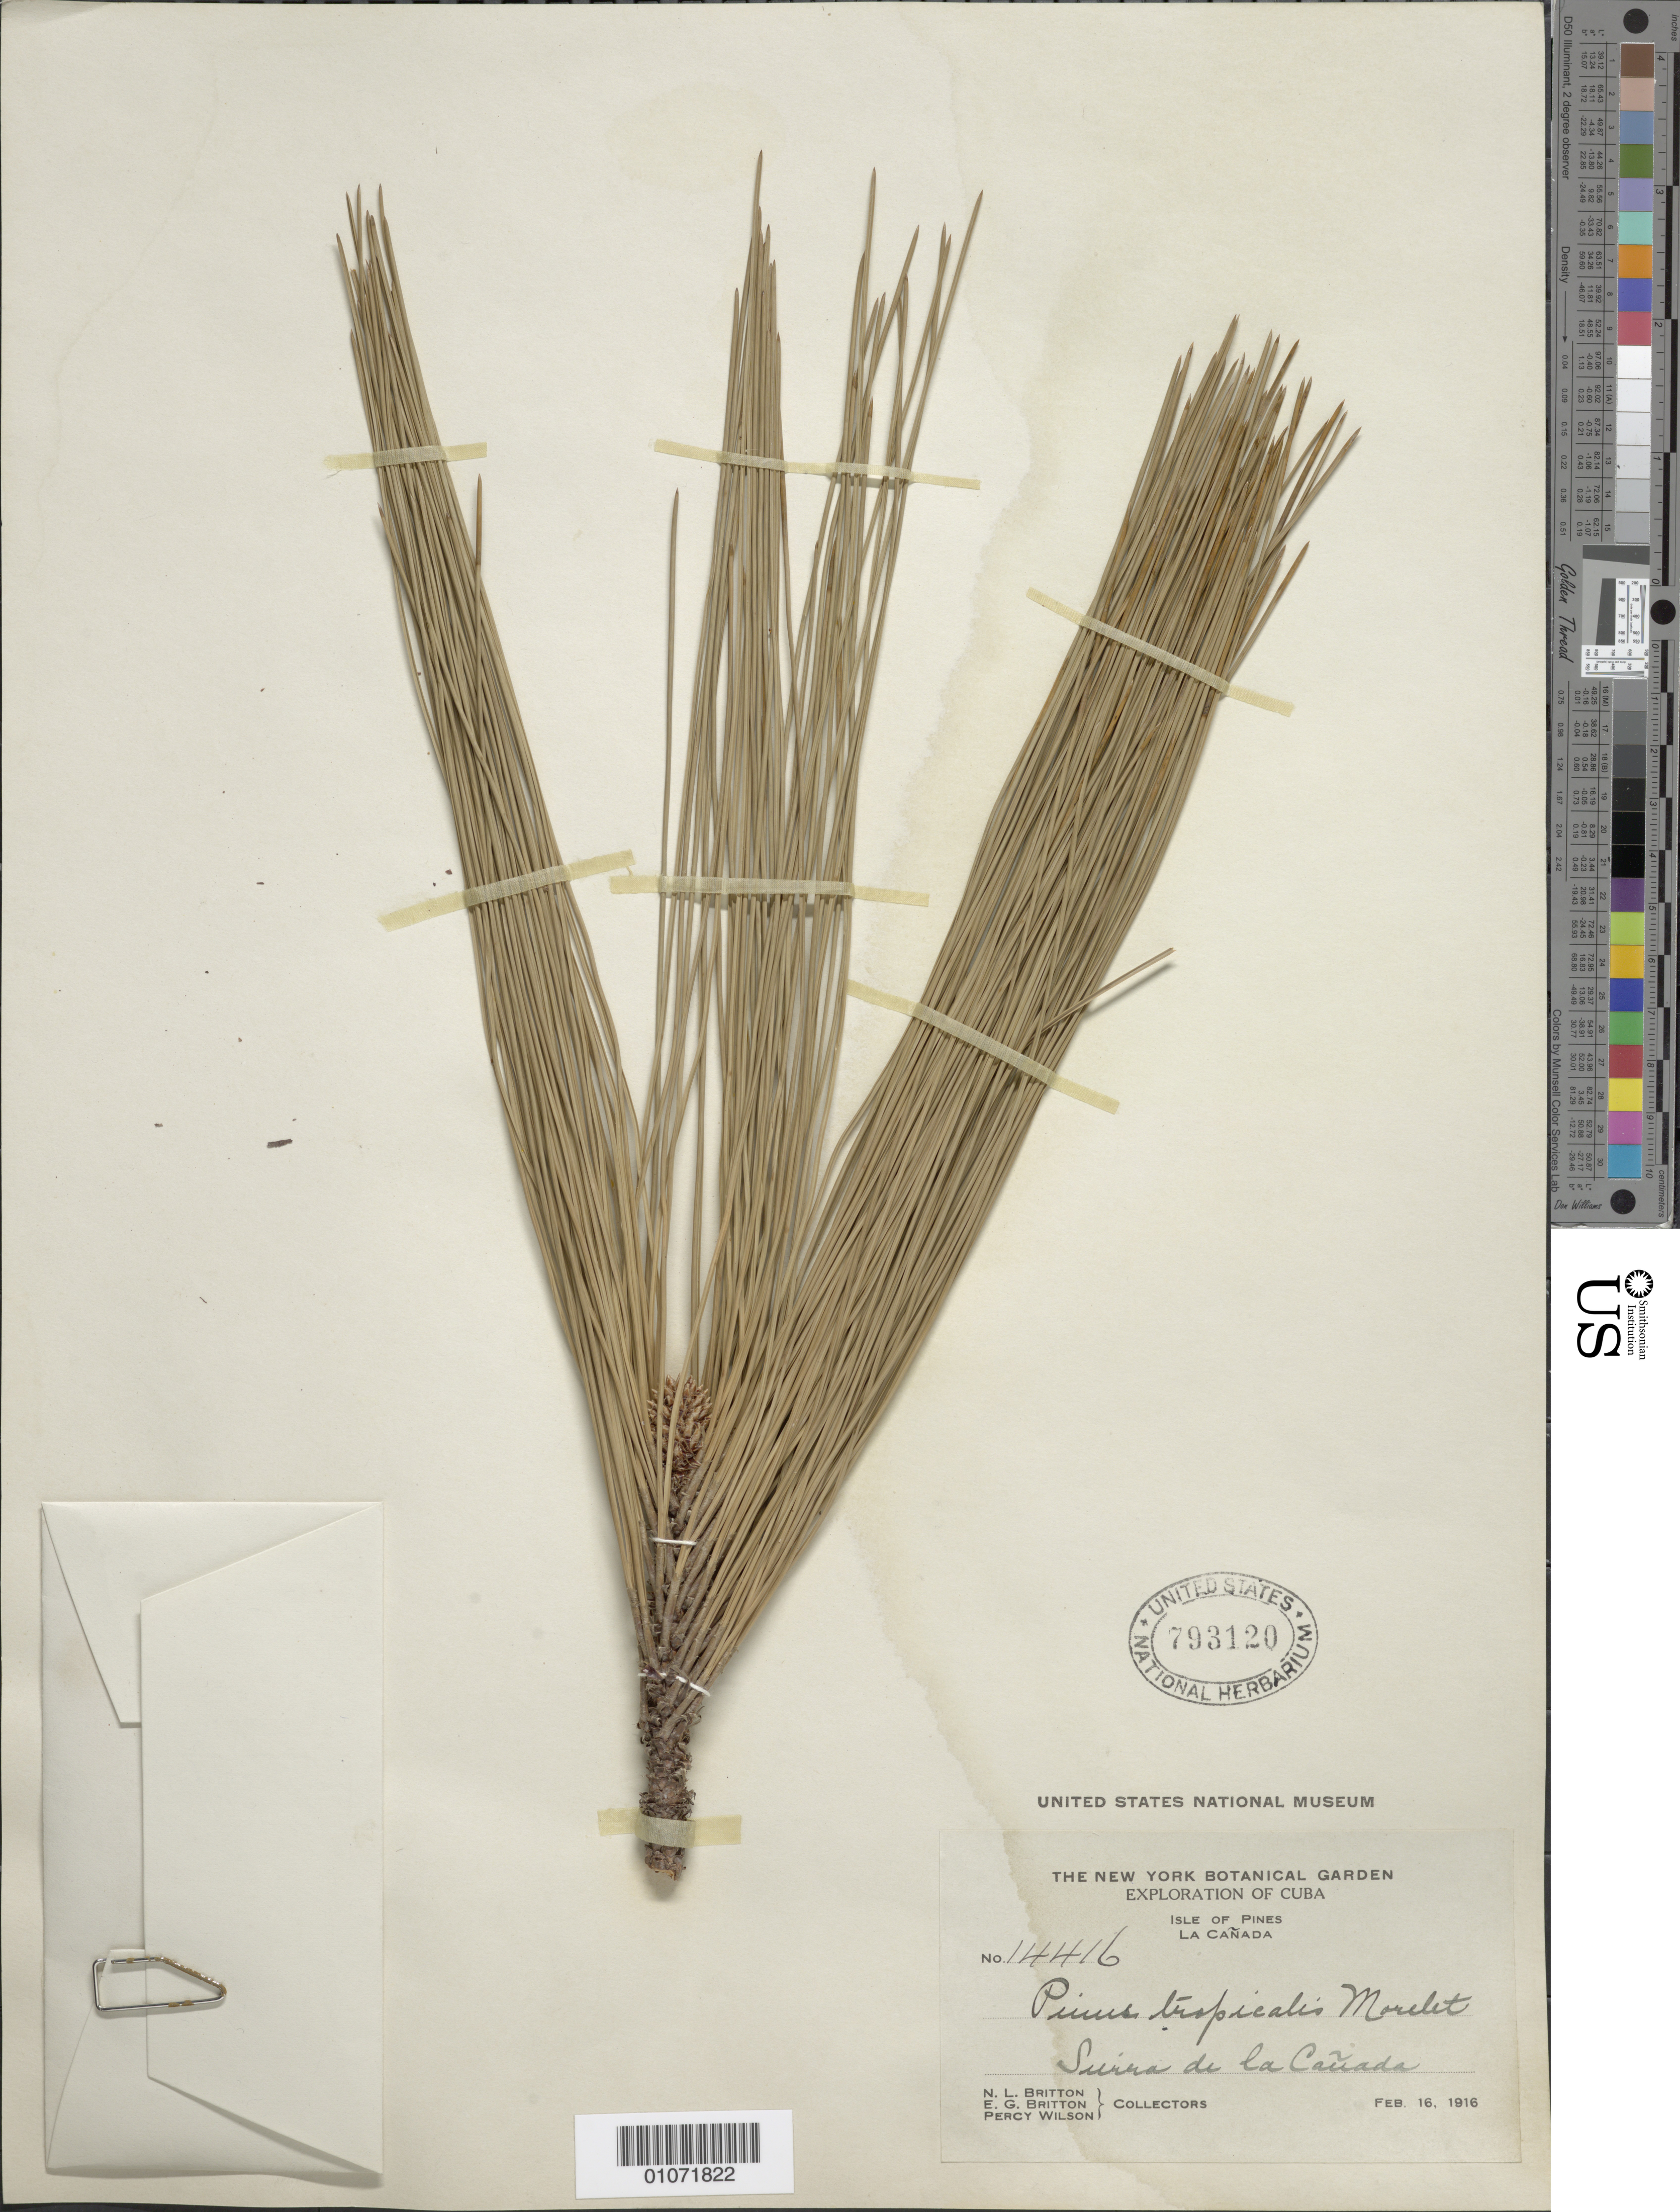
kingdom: Plantae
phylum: Tracheophyta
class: Pinopsida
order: Pinales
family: Pinaceae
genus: Pinus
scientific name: Pinus tropicalis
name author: Morelet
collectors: N. Britton, E. G. Britton & P. Wilson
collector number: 14416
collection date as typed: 16 Feb 1916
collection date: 1916-02-16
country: Cuba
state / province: Isla de La Juventud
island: Isla de la Juventud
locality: Suila de la Cañada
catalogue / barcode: US 793120